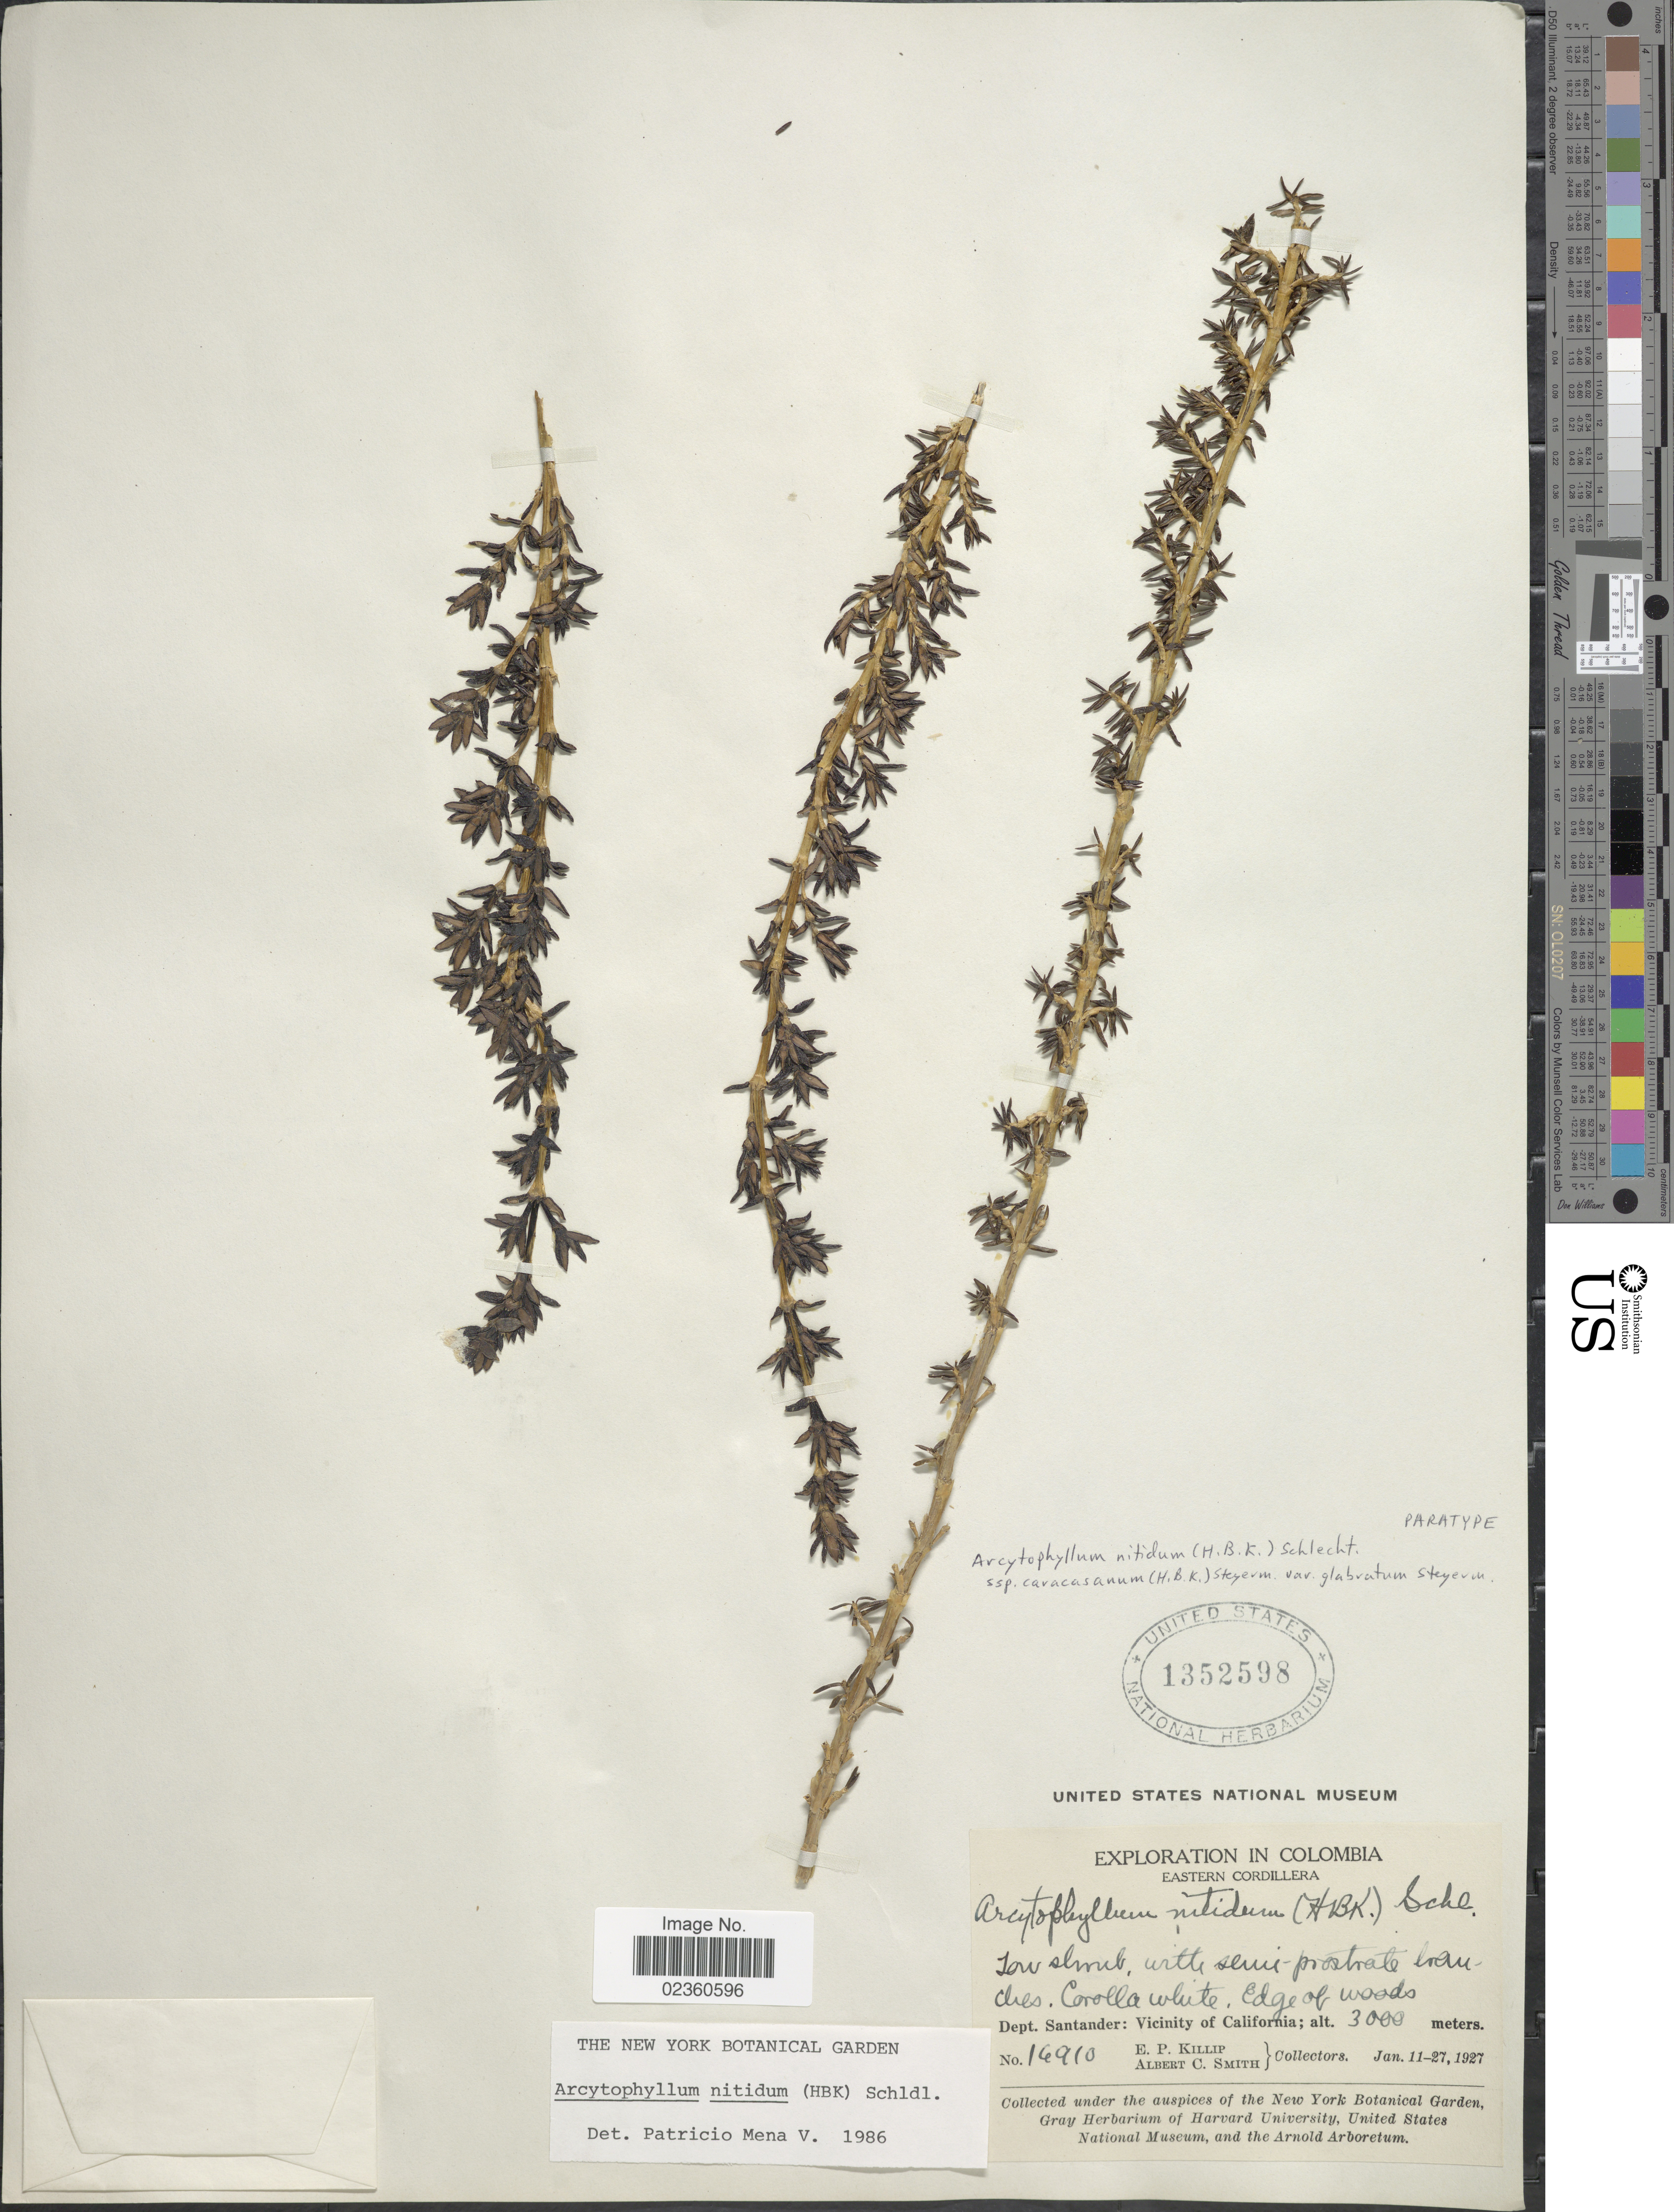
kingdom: Plantae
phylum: Tracheophyta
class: Magnoliopsida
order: Gentianales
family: Rubiaceae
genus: Arcytophyllum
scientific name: Arcytophyllum nitidum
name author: (Kunth) Schltdl.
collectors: E. P. Killip & A. C. Smith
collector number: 16910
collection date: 1927-01-11/1927-01-27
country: Colombia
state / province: Santander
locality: Eastern Cordillera, Edge of woods, Dept Santander: Vicinity of California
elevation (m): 3000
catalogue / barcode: US 1352598